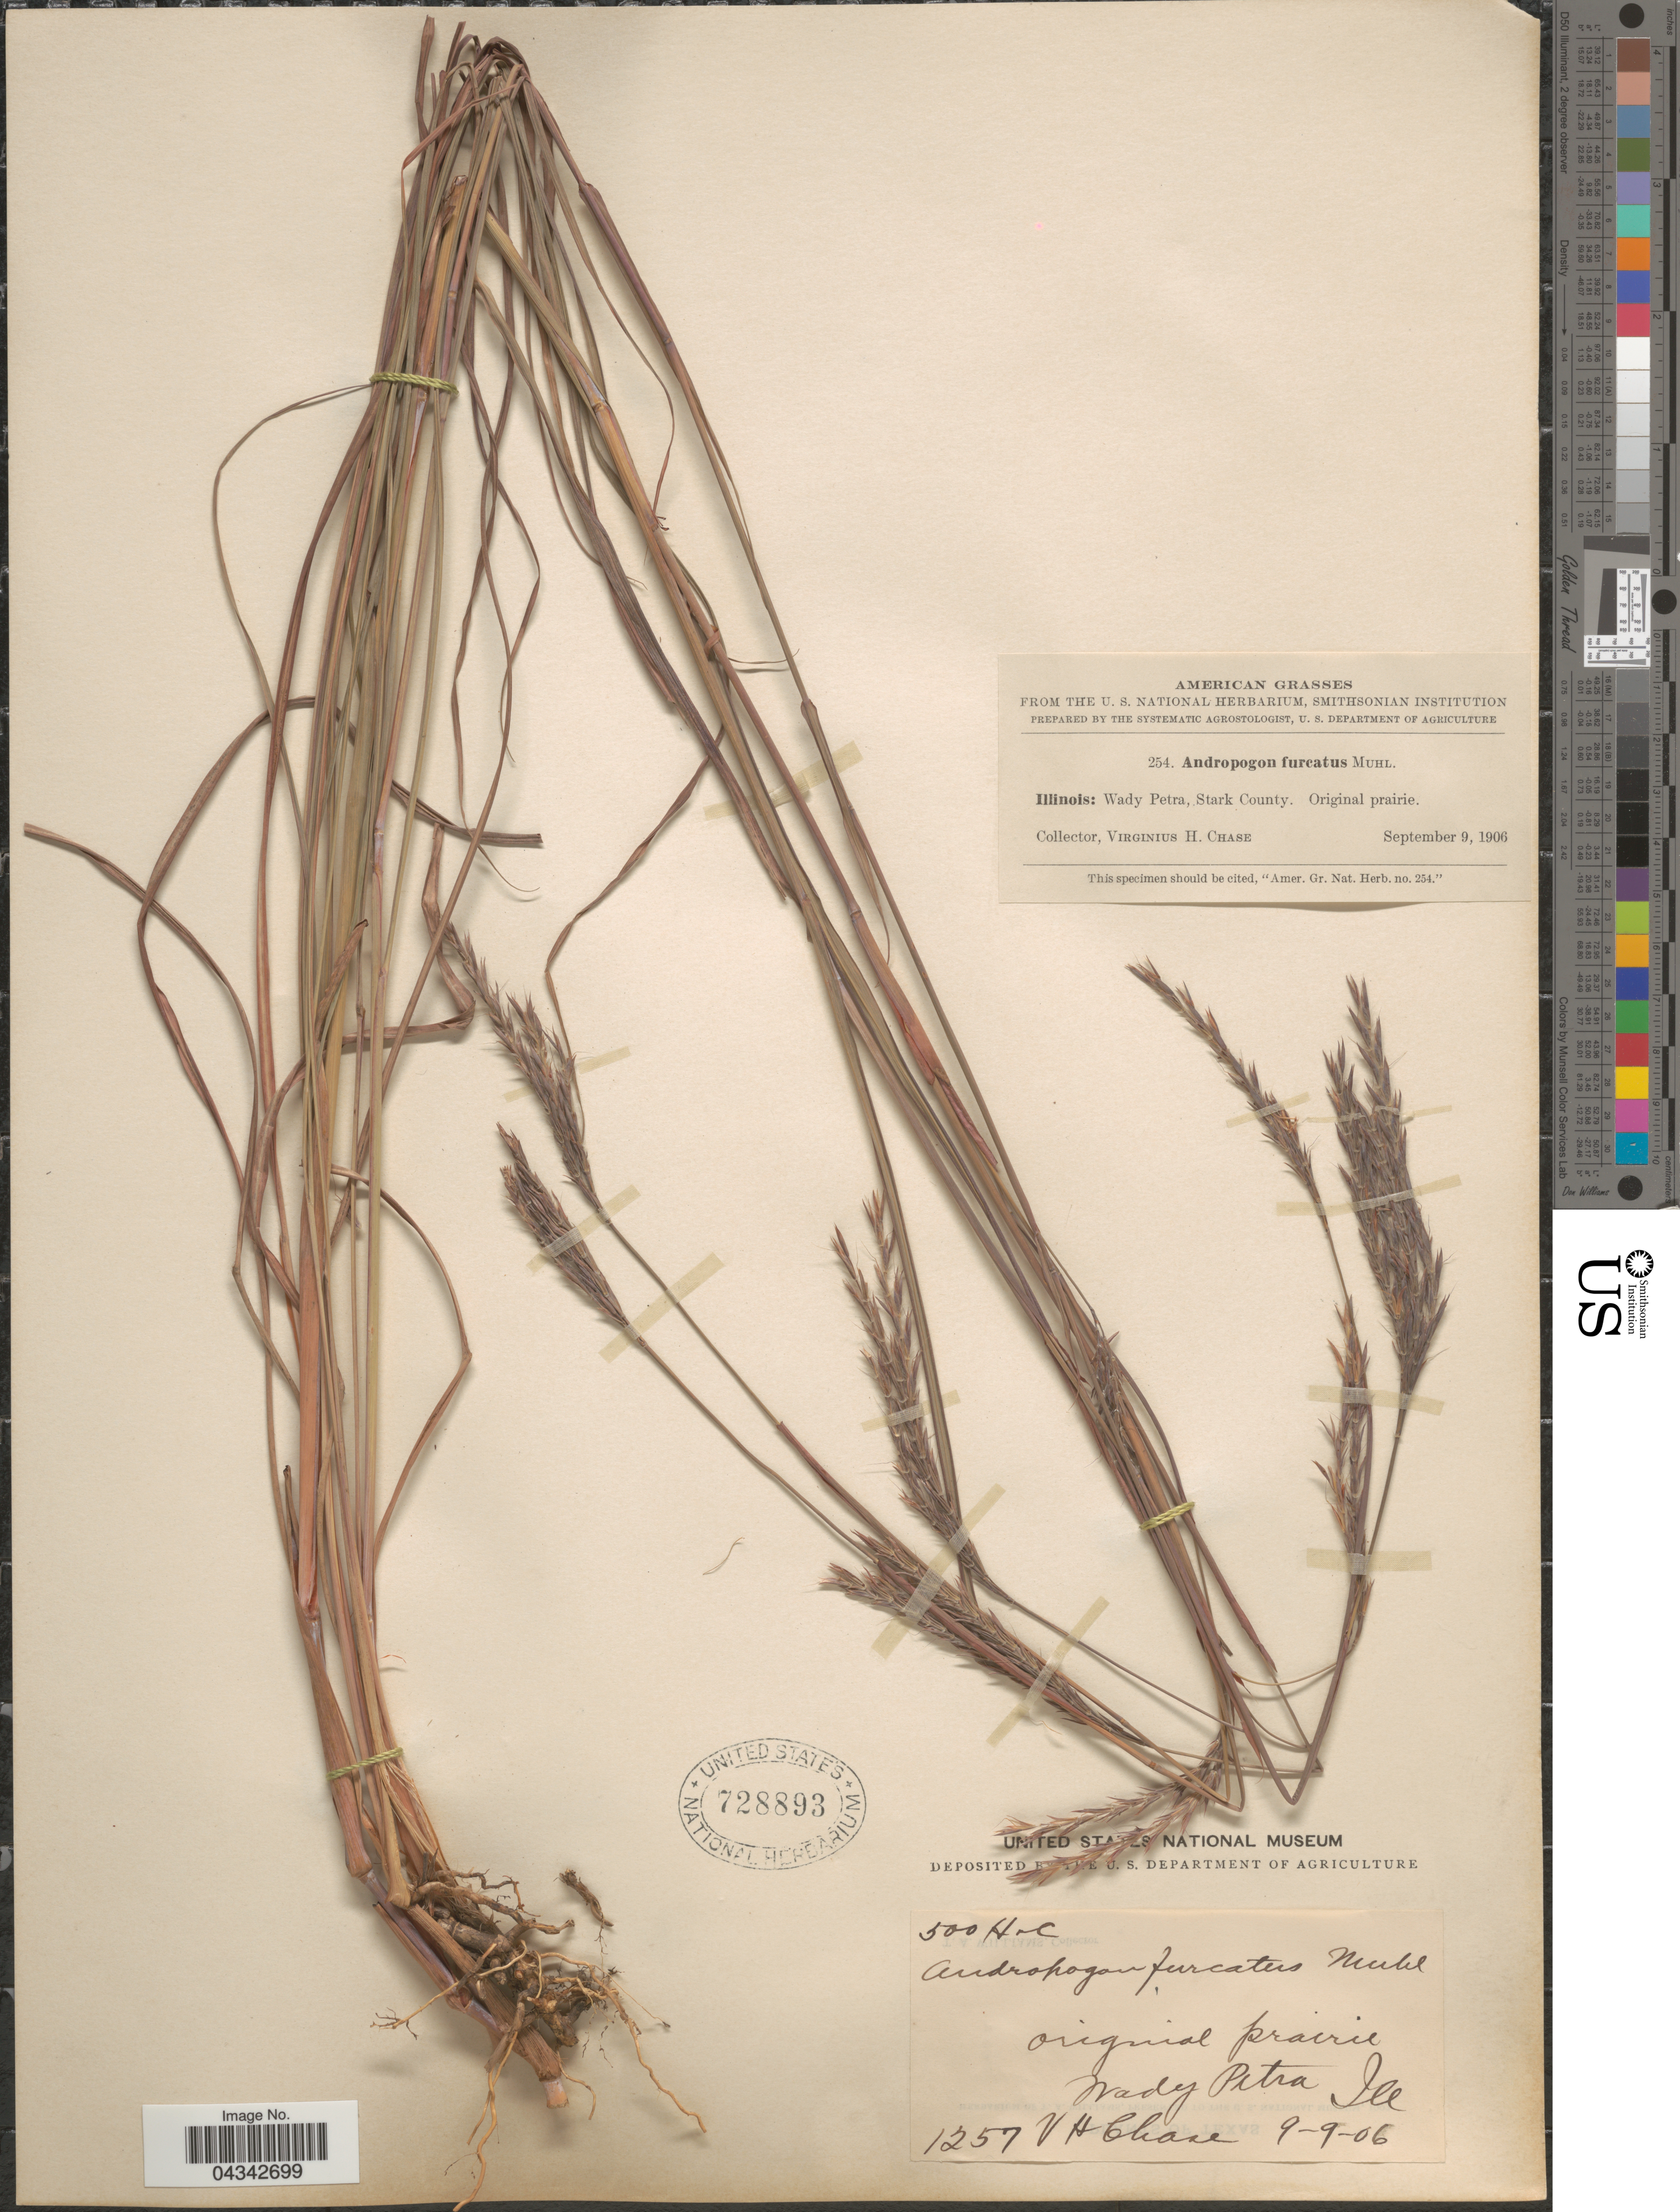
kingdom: Plantae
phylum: Tracheophyta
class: Liliopsida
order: Poales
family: Poaceae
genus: Andropogon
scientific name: Andropogon gerardii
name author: Vitman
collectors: V. H. Chase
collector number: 254/1257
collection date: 1906-09-09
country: United States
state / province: Illinois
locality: Wady Petra, Stark County.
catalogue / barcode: US 728893